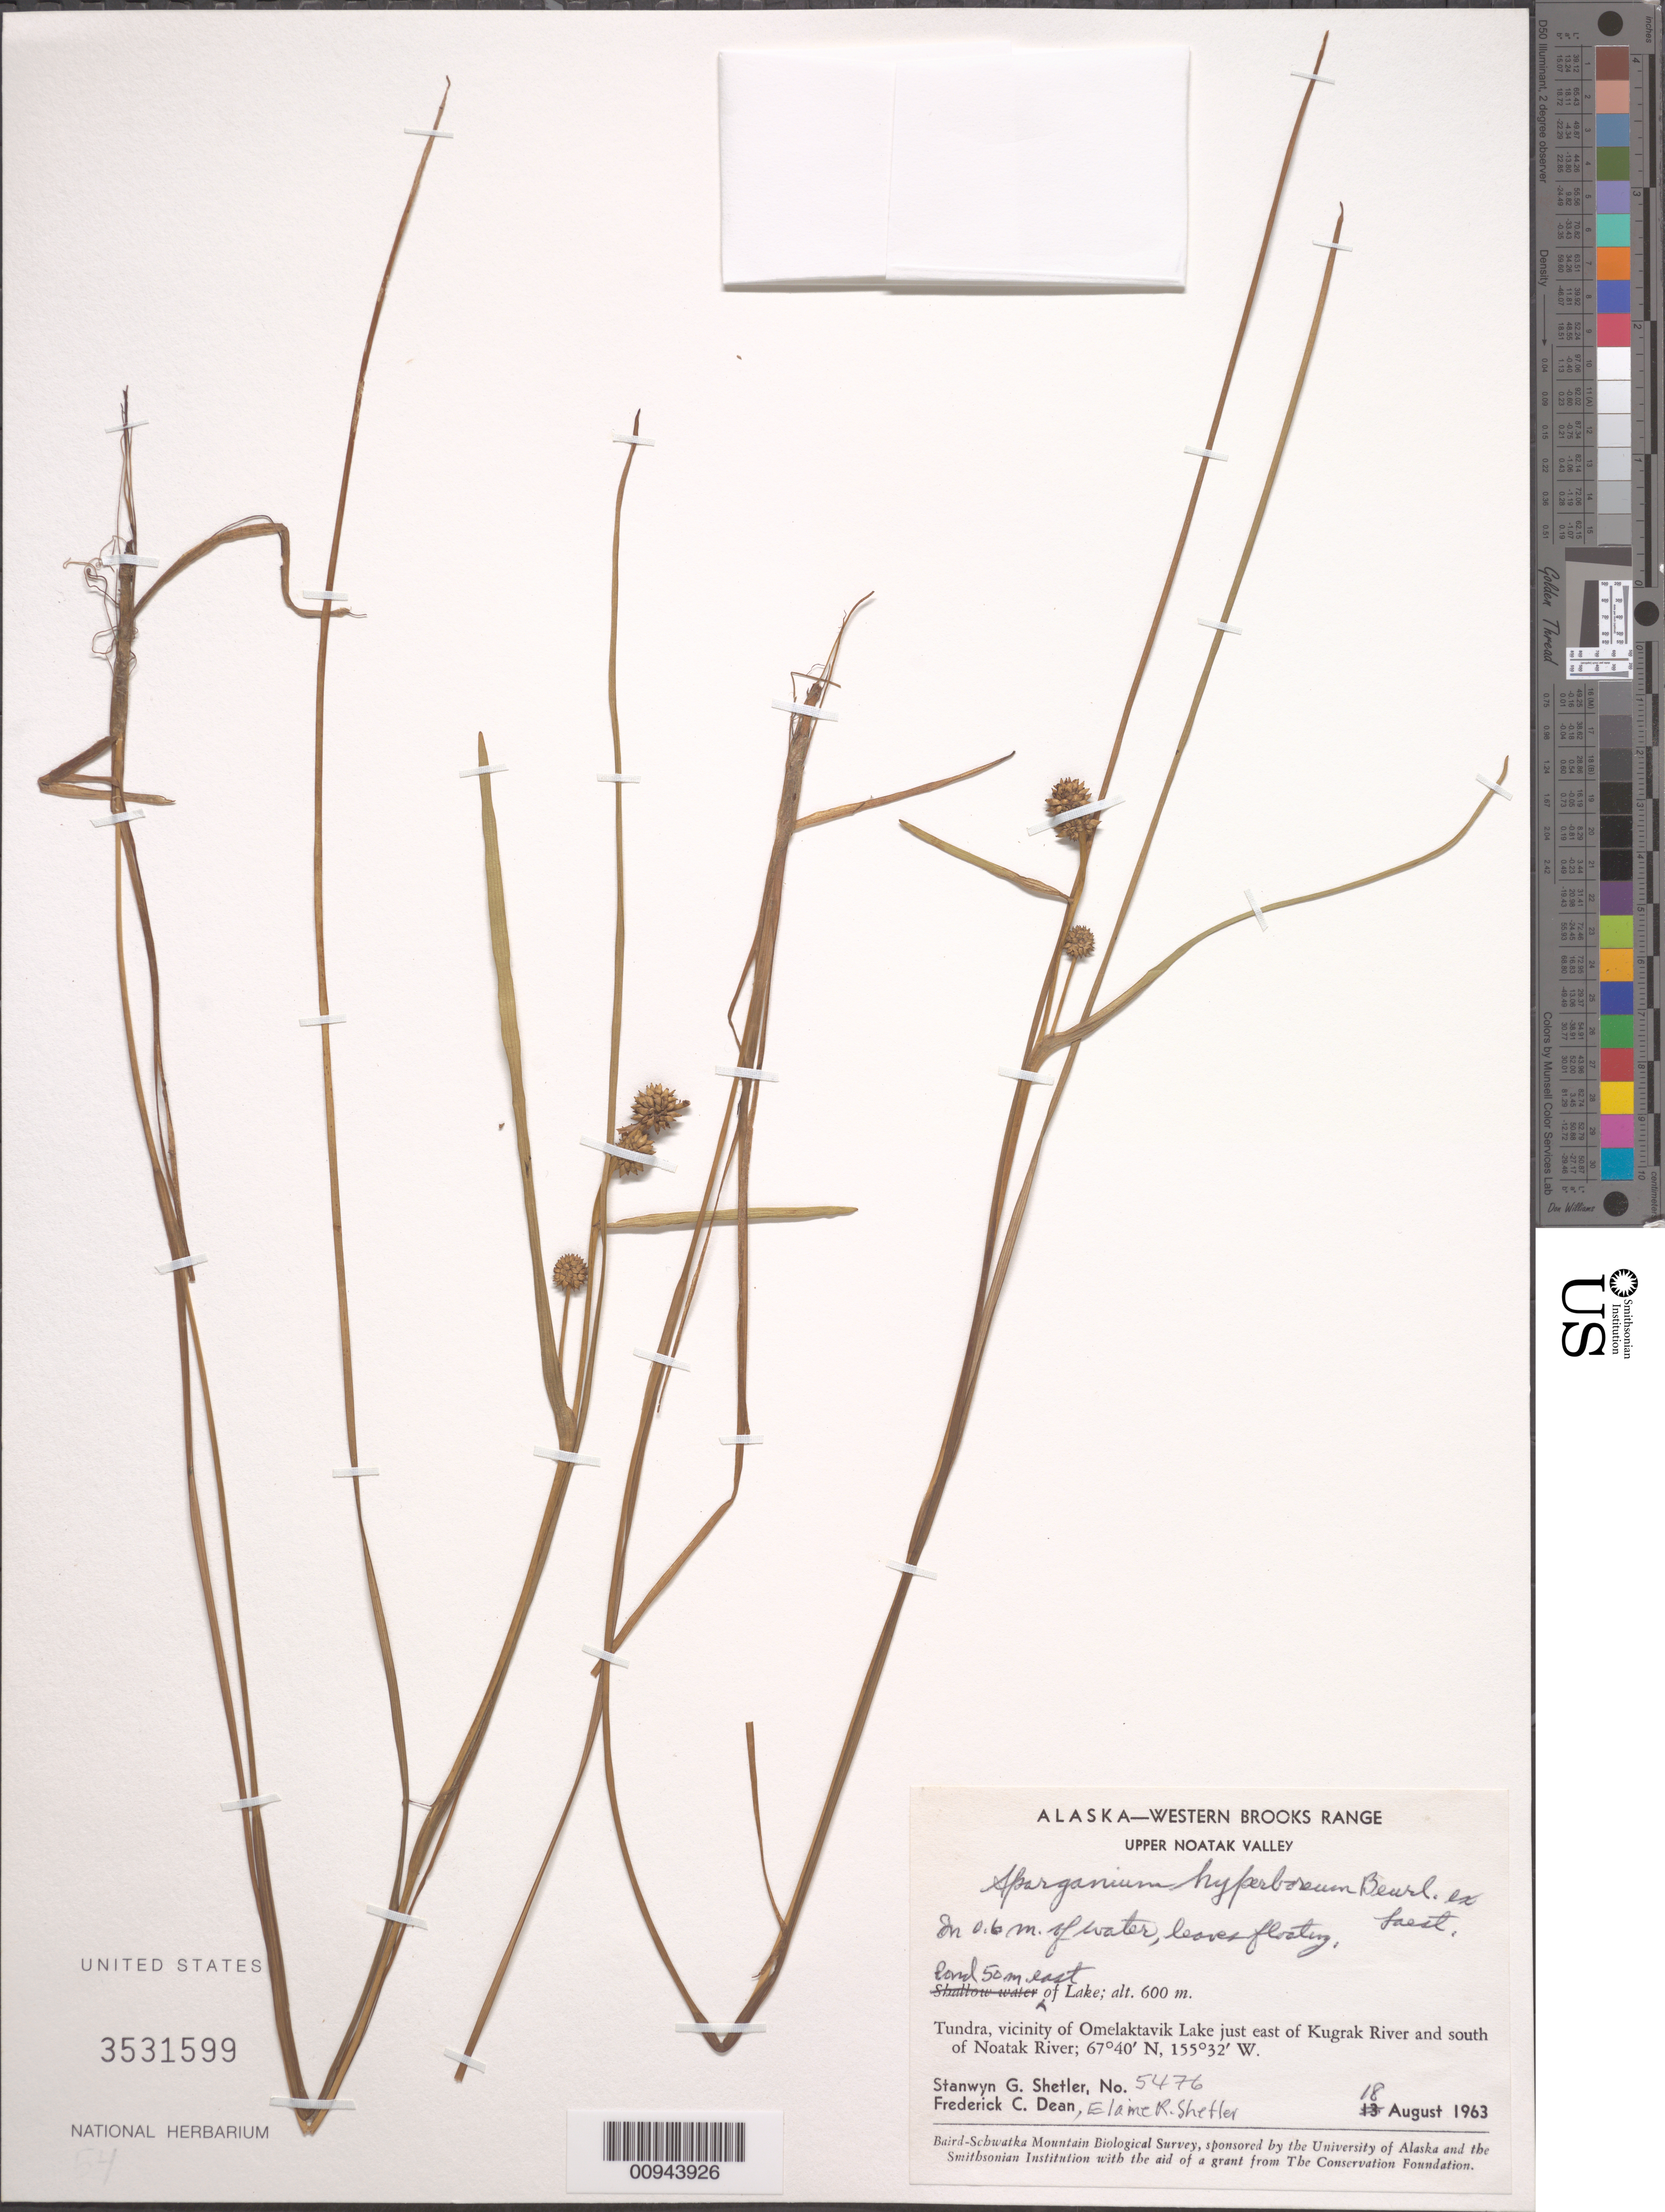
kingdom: Plantae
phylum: Tracheophyta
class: Liliopsida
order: Poales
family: Typhaceae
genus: Sparganium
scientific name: Sparganium hyperboreum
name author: Beurl. ex Laest.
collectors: S. Shetler, F. C. Dean & E. R. Shetler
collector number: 5476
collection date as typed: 18 Aug 1963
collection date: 1963-08-18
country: United States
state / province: Alaska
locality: Vicinity of Omelaktavik Lake just east of Kugrak River and south of Noatak River. Western Brooks Range, Upper Noatak Valley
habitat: Tundra. In 0.6 m of water, leaves floating. Pond 50 m. east of Lake.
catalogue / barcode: US 3531599